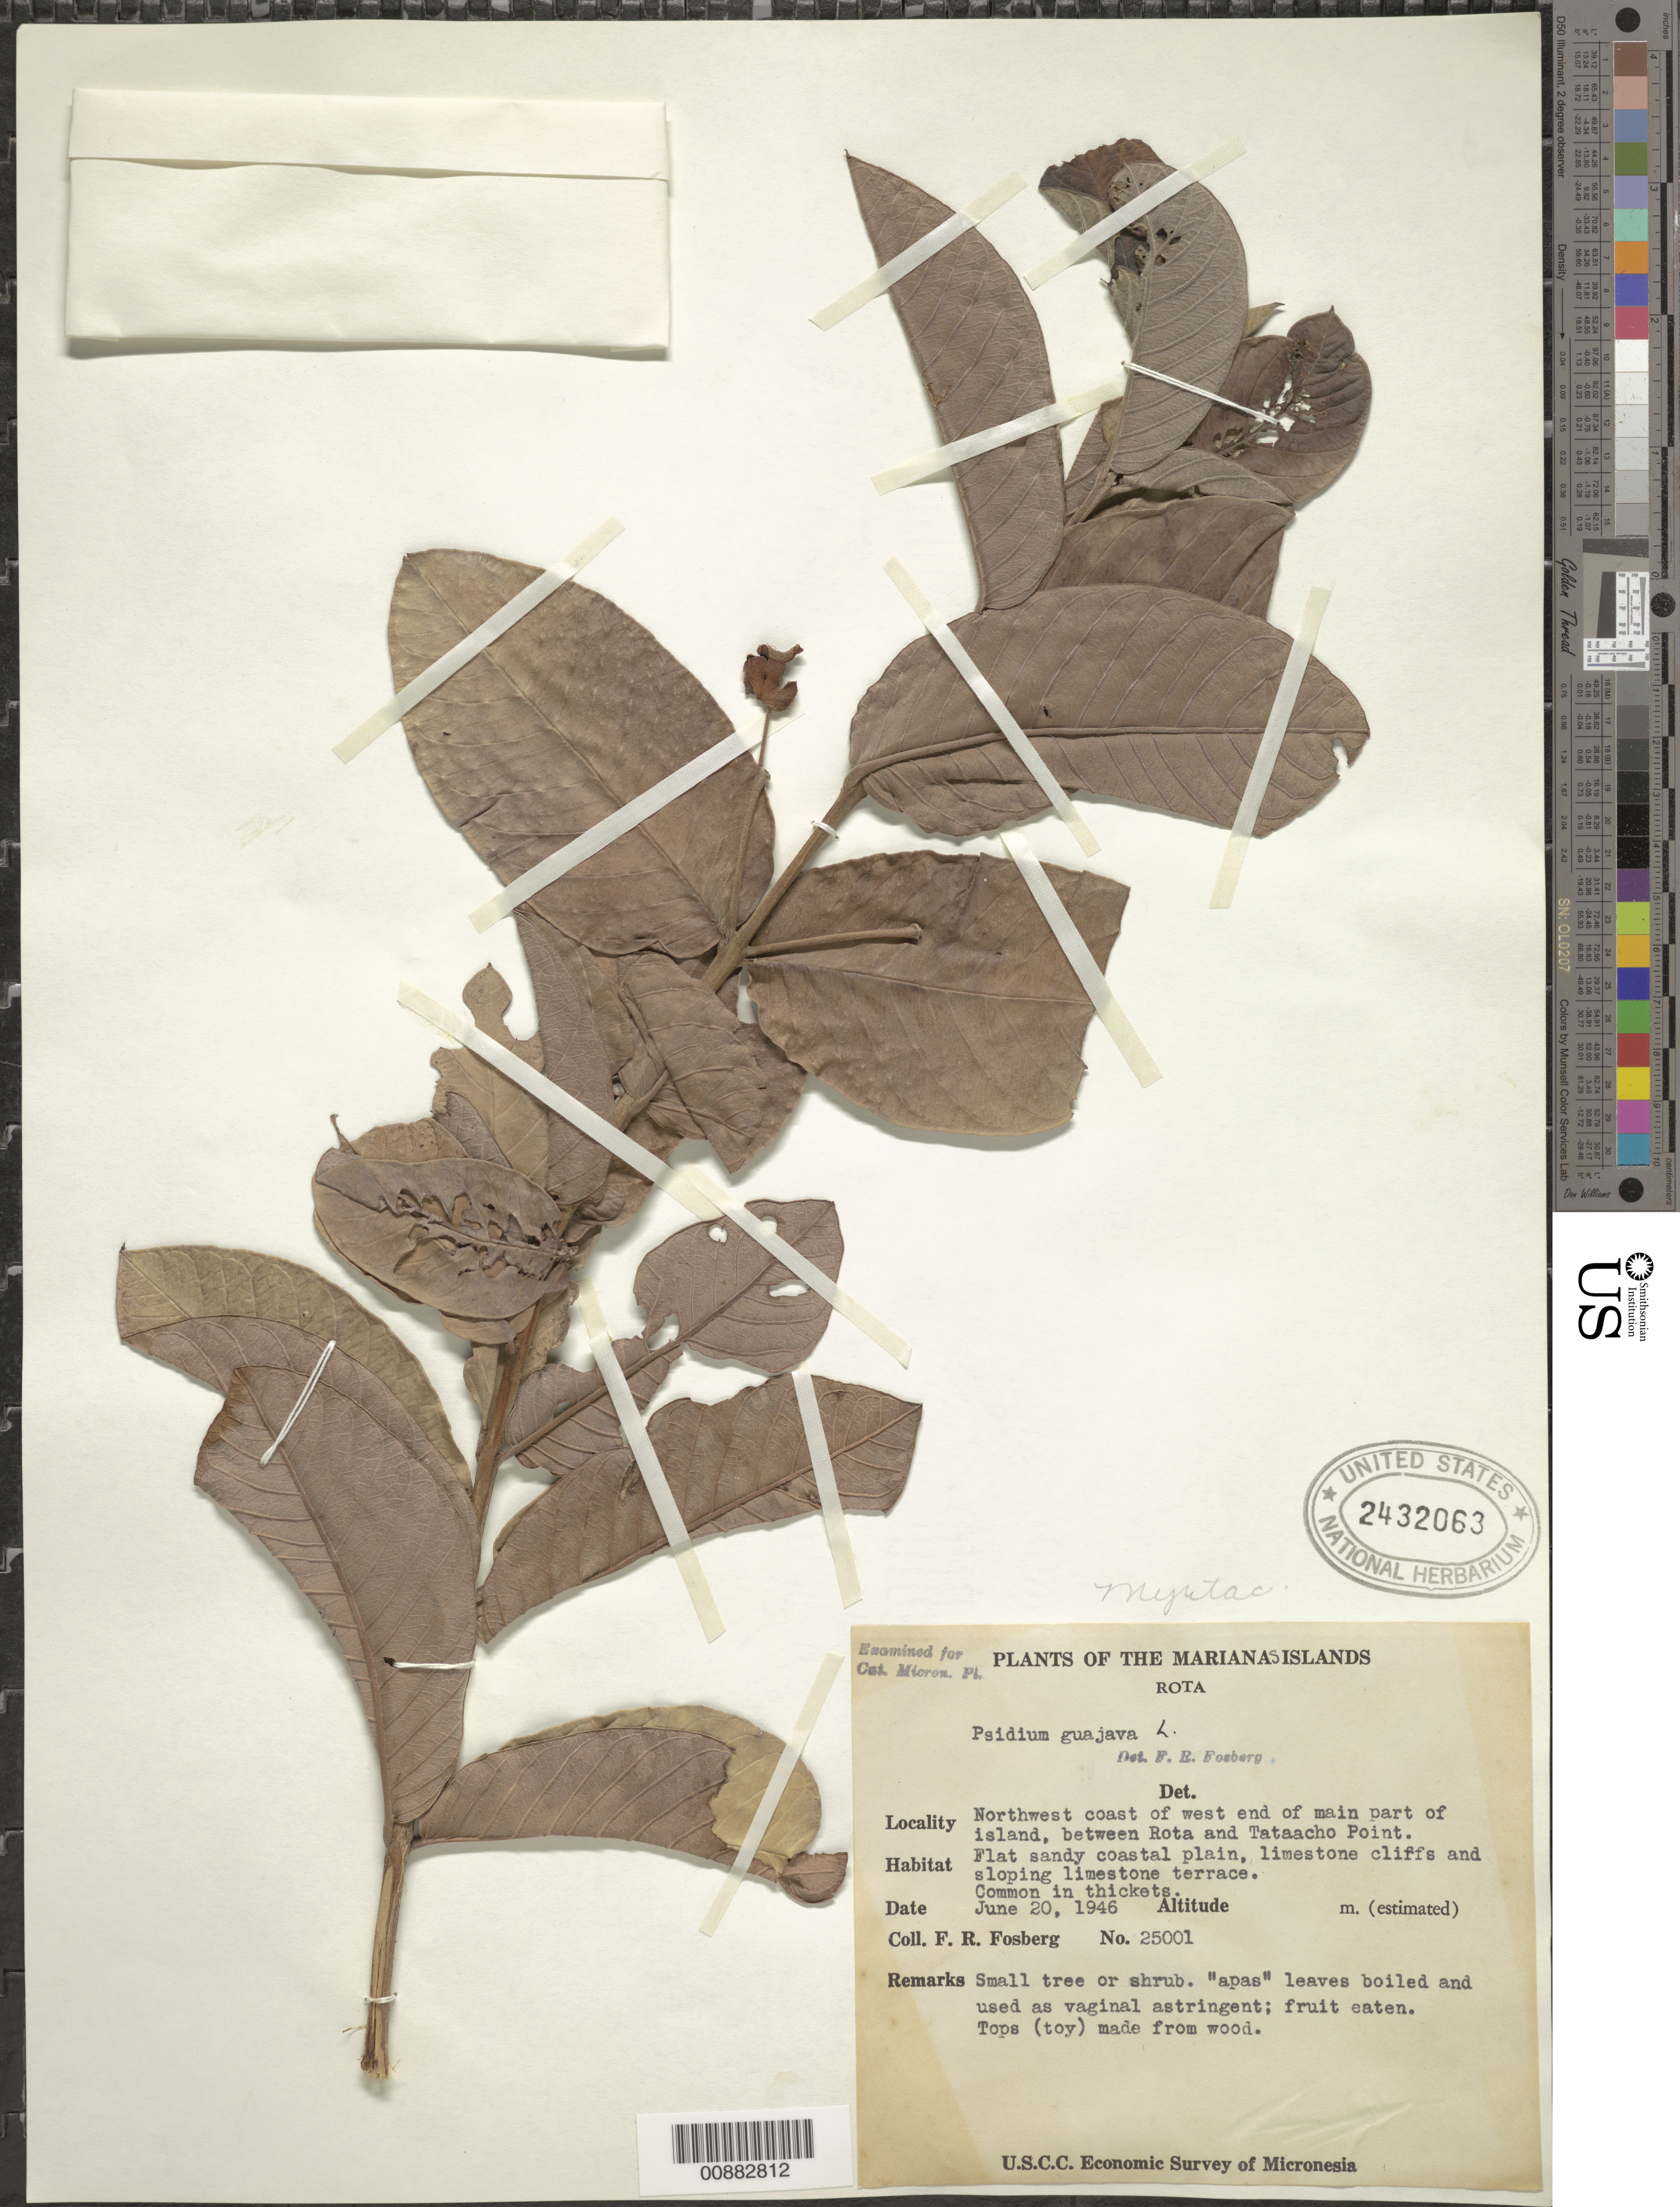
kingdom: Plantae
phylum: Tracheophyta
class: Magnoliopsida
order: Myrtales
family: Myrtaceae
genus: Psidium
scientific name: Psidium guajava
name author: L.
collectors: F. R. Fosberg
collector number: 25001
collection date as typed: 20 Jun 1946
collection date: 1946-06-20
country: Northern Mariana Islands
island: Rota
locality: NW coast of W end of main part of island, between Rota and Tataacho Point.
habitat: Flat sandy coastal plain, limestone cliffs and sloping limestone terrace. Common in thickets.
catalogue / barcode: US 2432063